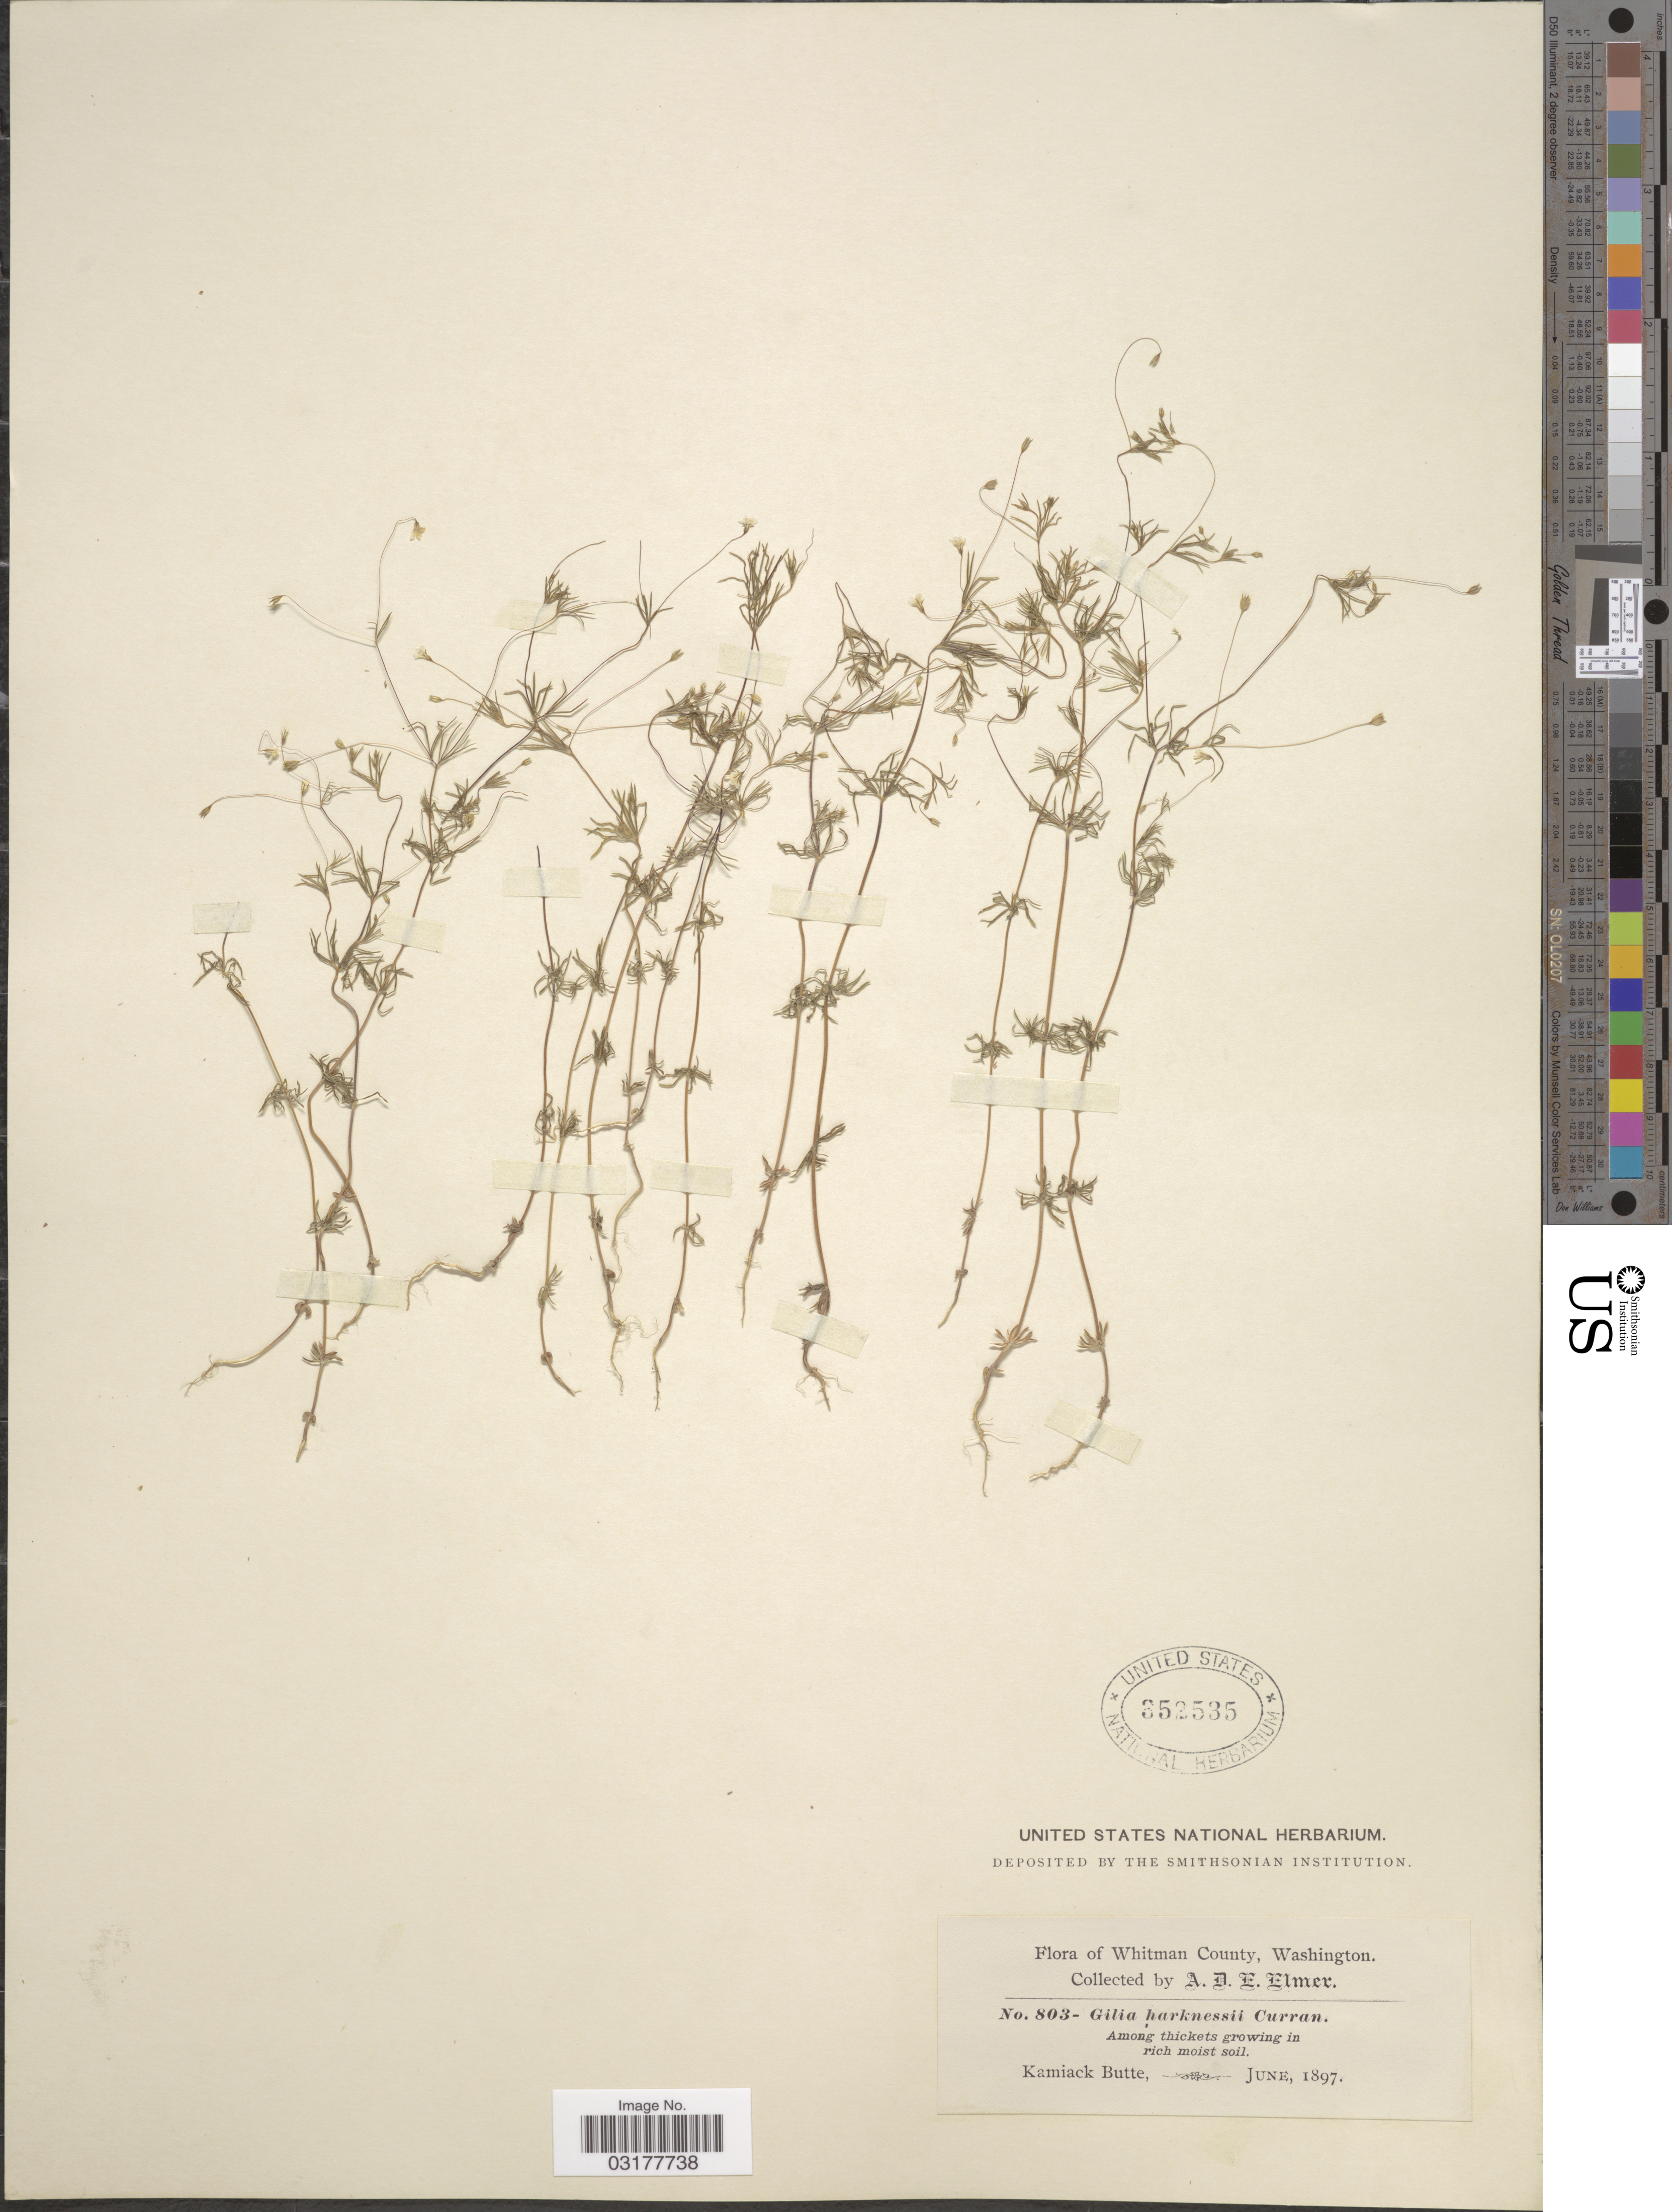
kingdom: Plantae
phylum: Tracheophyta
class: Magnoliopsida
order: Ericales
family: Polemoniaceae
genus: Leptosiphon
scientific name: Leptosiphon septentrionalis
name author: (H. Mason) J.M. Porter & L.A. Johnson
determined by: Strong, Mark T., (BOT), Smithsonian Institution - National Museum of Natural History (UNITED STATES)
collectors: A. D. E. Elmer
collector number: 803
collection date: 1897-06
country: United States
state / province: Washington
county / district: Whitman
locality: Whitman County. Kamiack Butte.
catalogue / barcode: US 352535